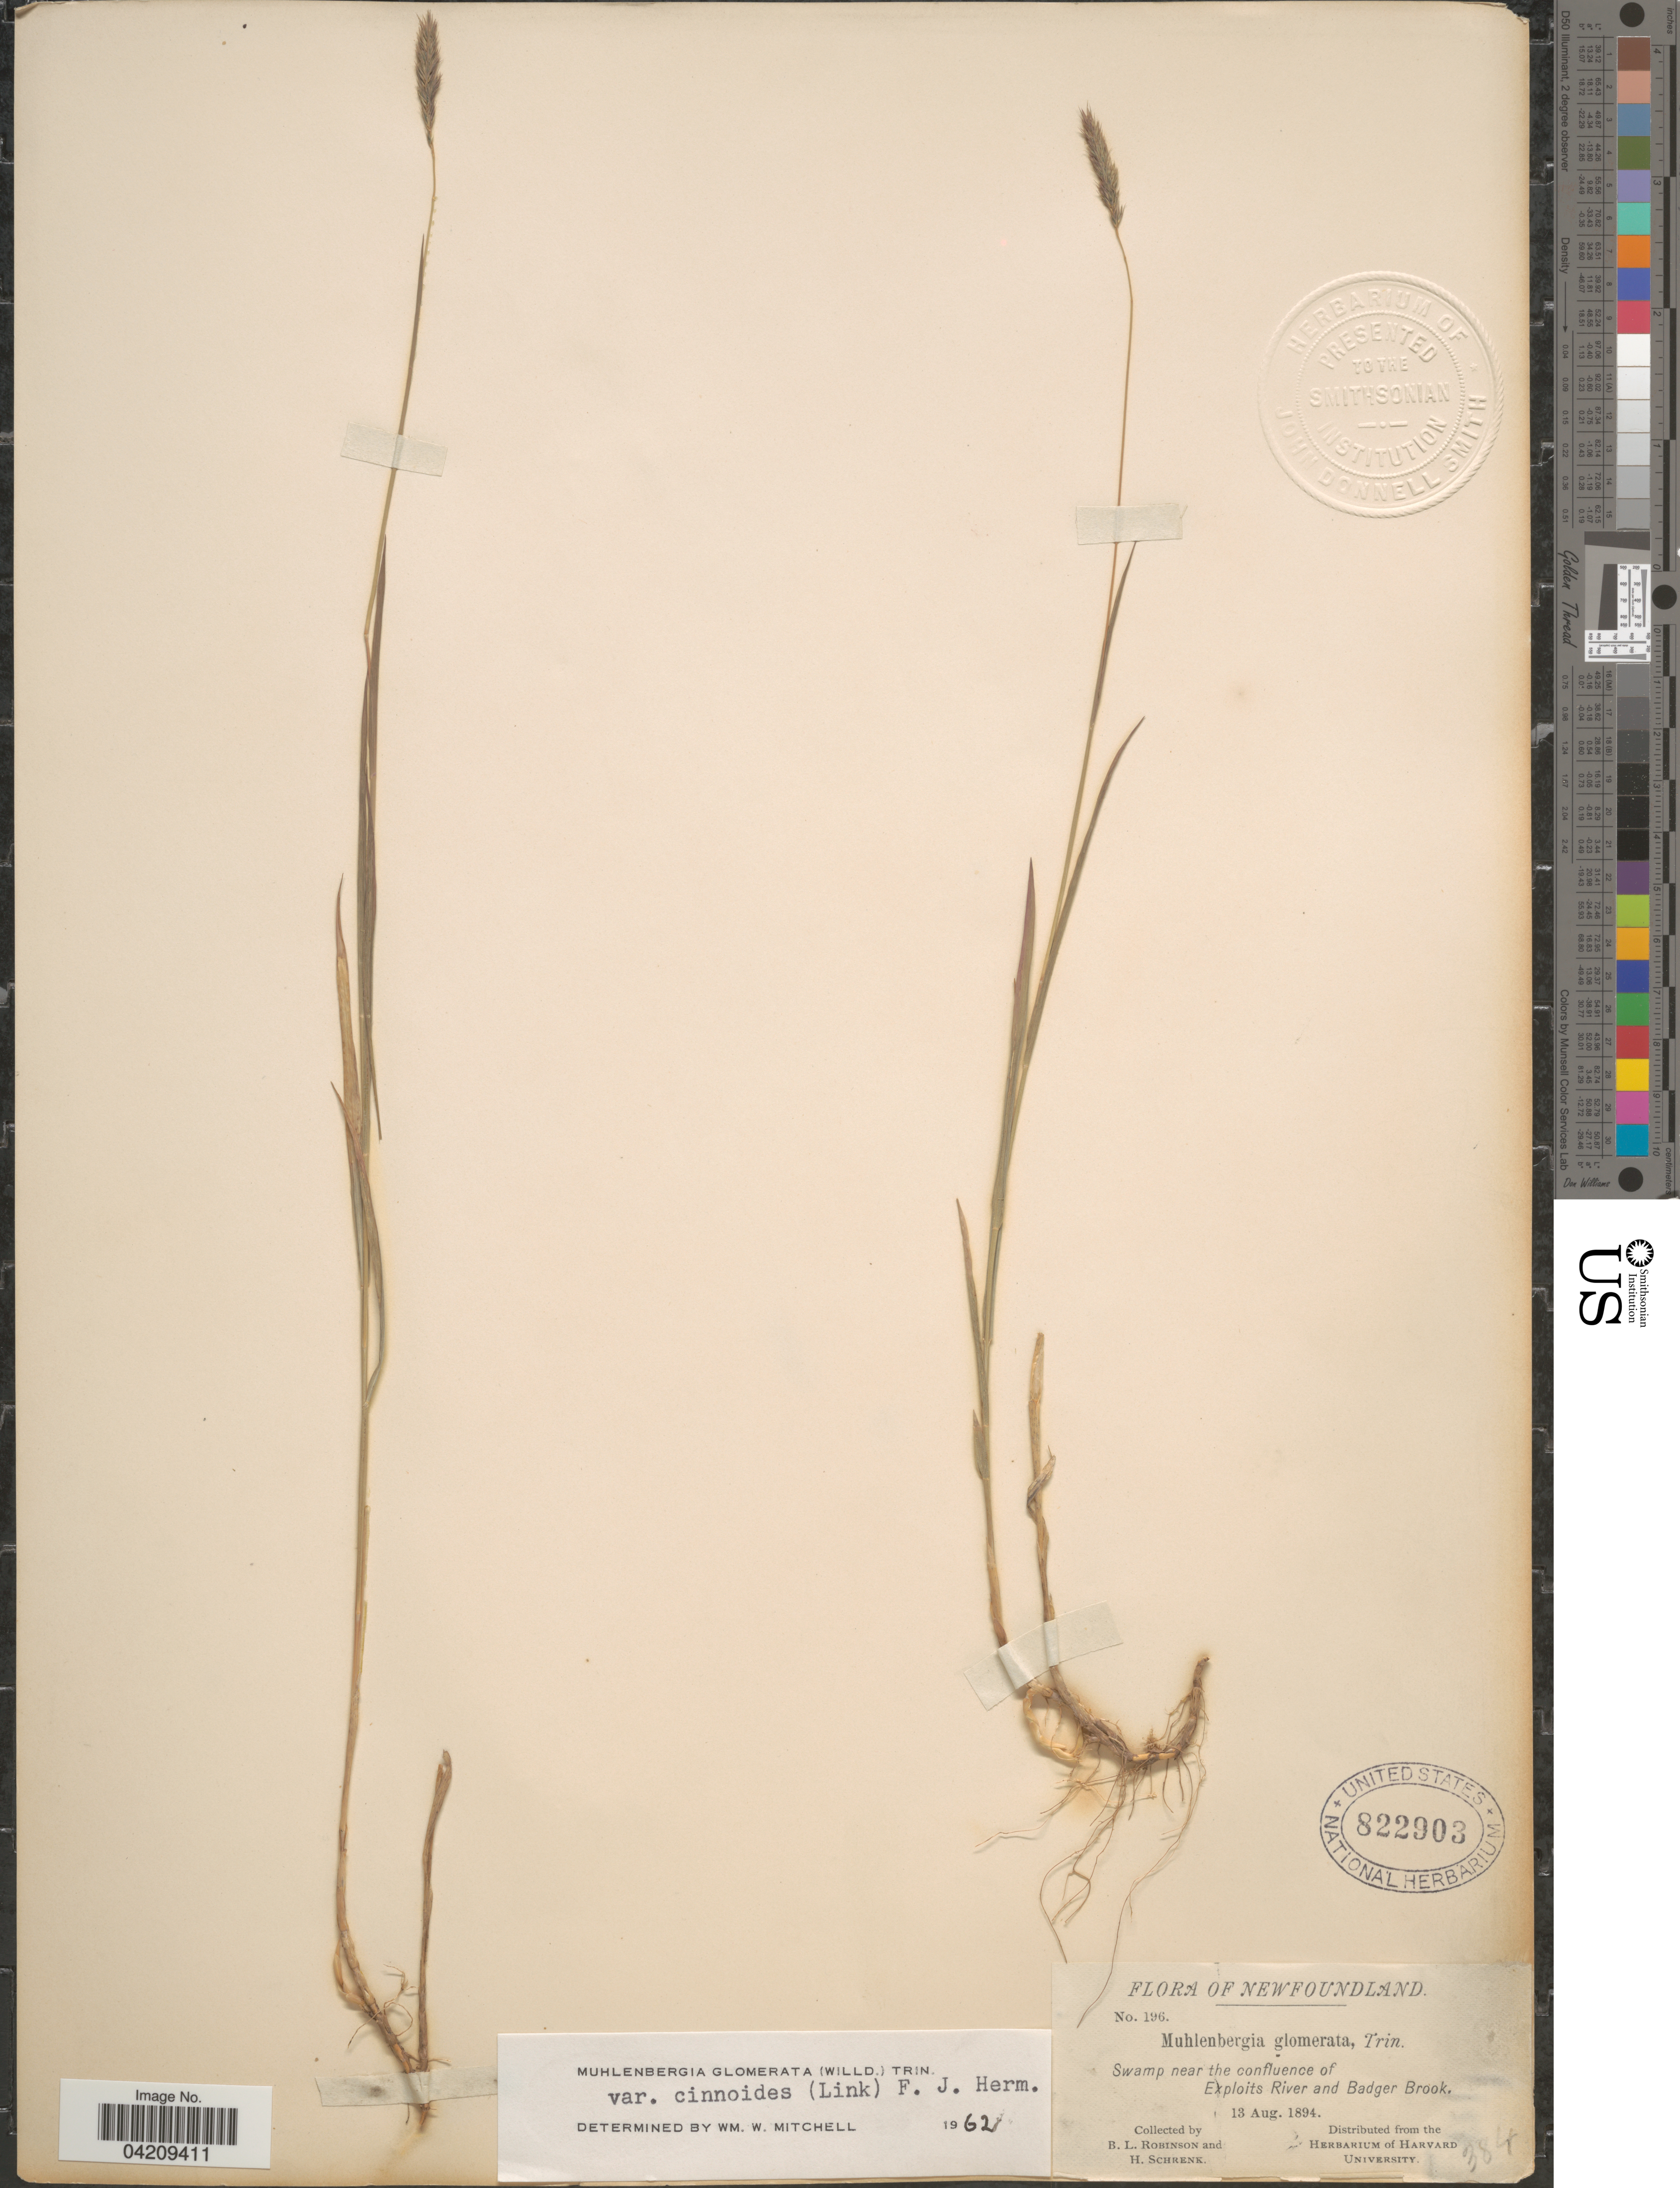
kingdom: Plantae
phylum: Tracheophyta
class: Liliopsida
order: Poales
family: Poaceae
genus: Muhlenbergia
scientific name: Muhlenbergia glomerata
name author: (Willd.) Trin.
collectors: B. L. Robinson & H. Schrenk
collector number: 196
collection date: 1894-08-13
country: Canada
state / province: Newfoundland and Labrador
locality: Swamp near the confluence of Exploits River and Badger Brook.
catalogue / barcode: US 822903